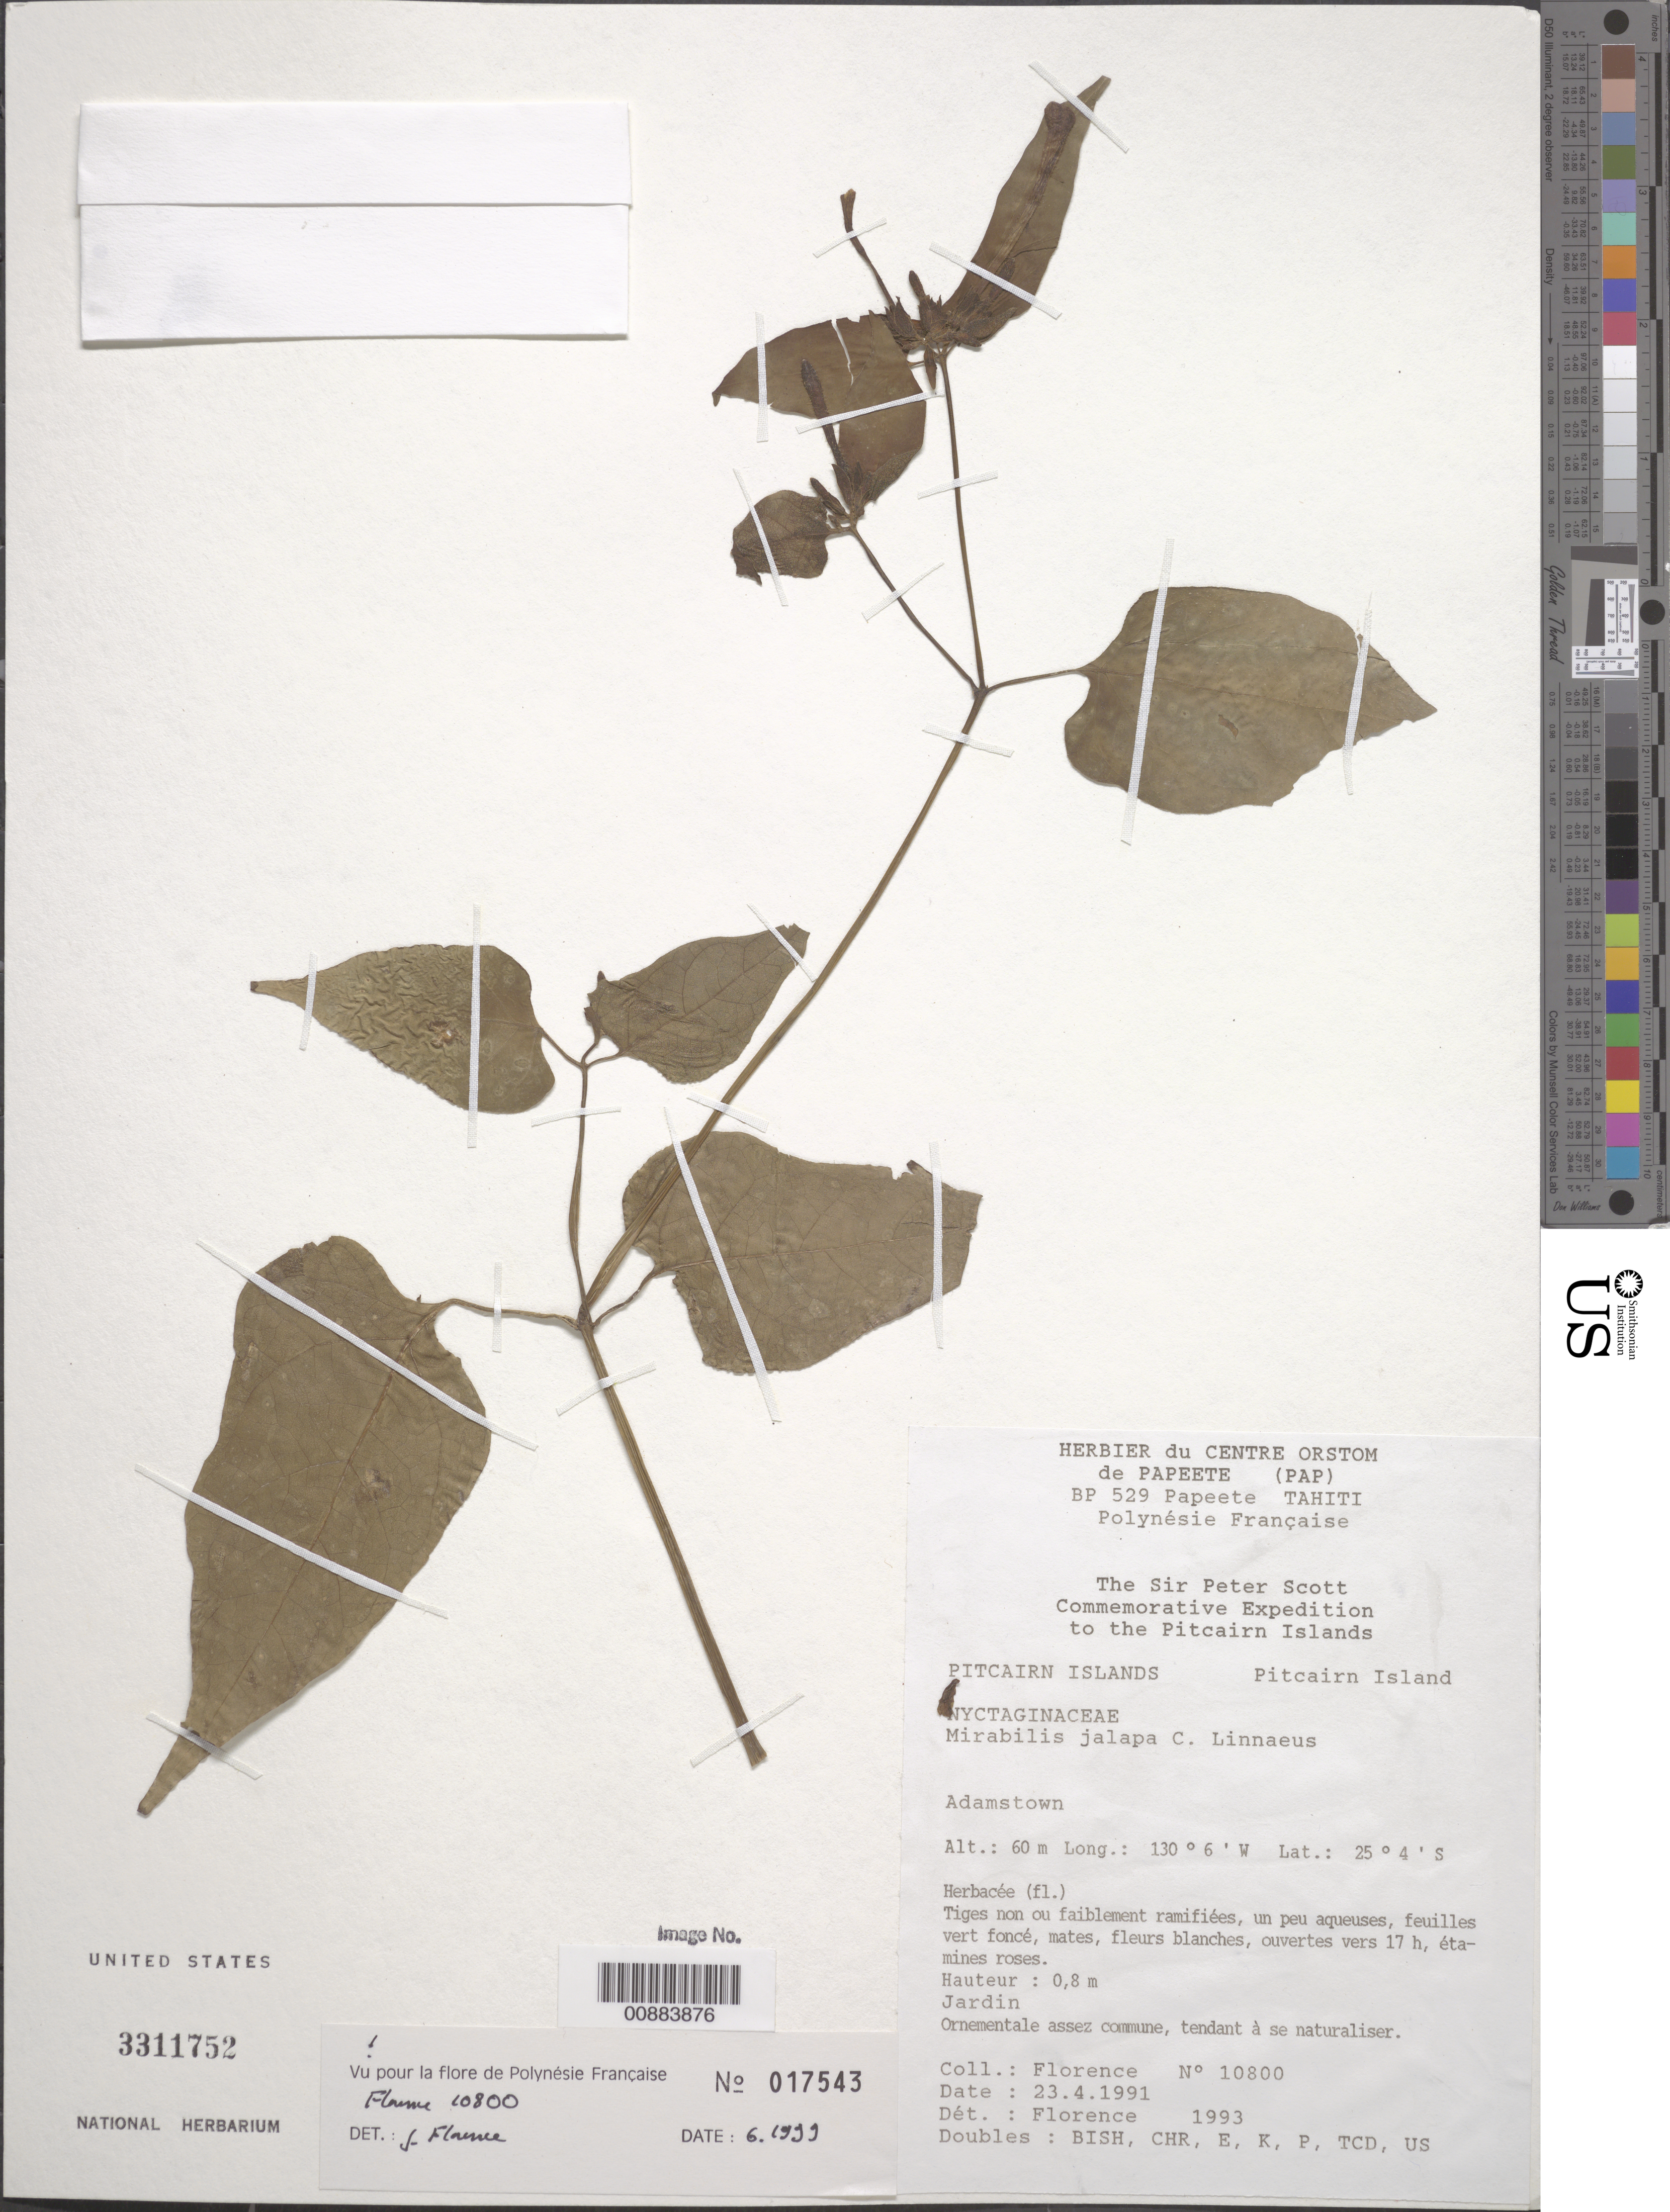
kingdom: Plantae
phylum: Tracheophyta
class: Magnoliopsida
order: Caryophyllales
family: Nyctaginaceae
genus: Mirabilis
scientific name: Mirabilis jalapa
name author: L.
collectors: J. Florence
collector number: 10800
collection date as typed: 23 Apr 1991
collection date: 1991-04-23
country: Pitcairn Islands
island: Pitcairn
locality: Adamstown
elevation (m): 60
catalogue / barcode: US 3311752